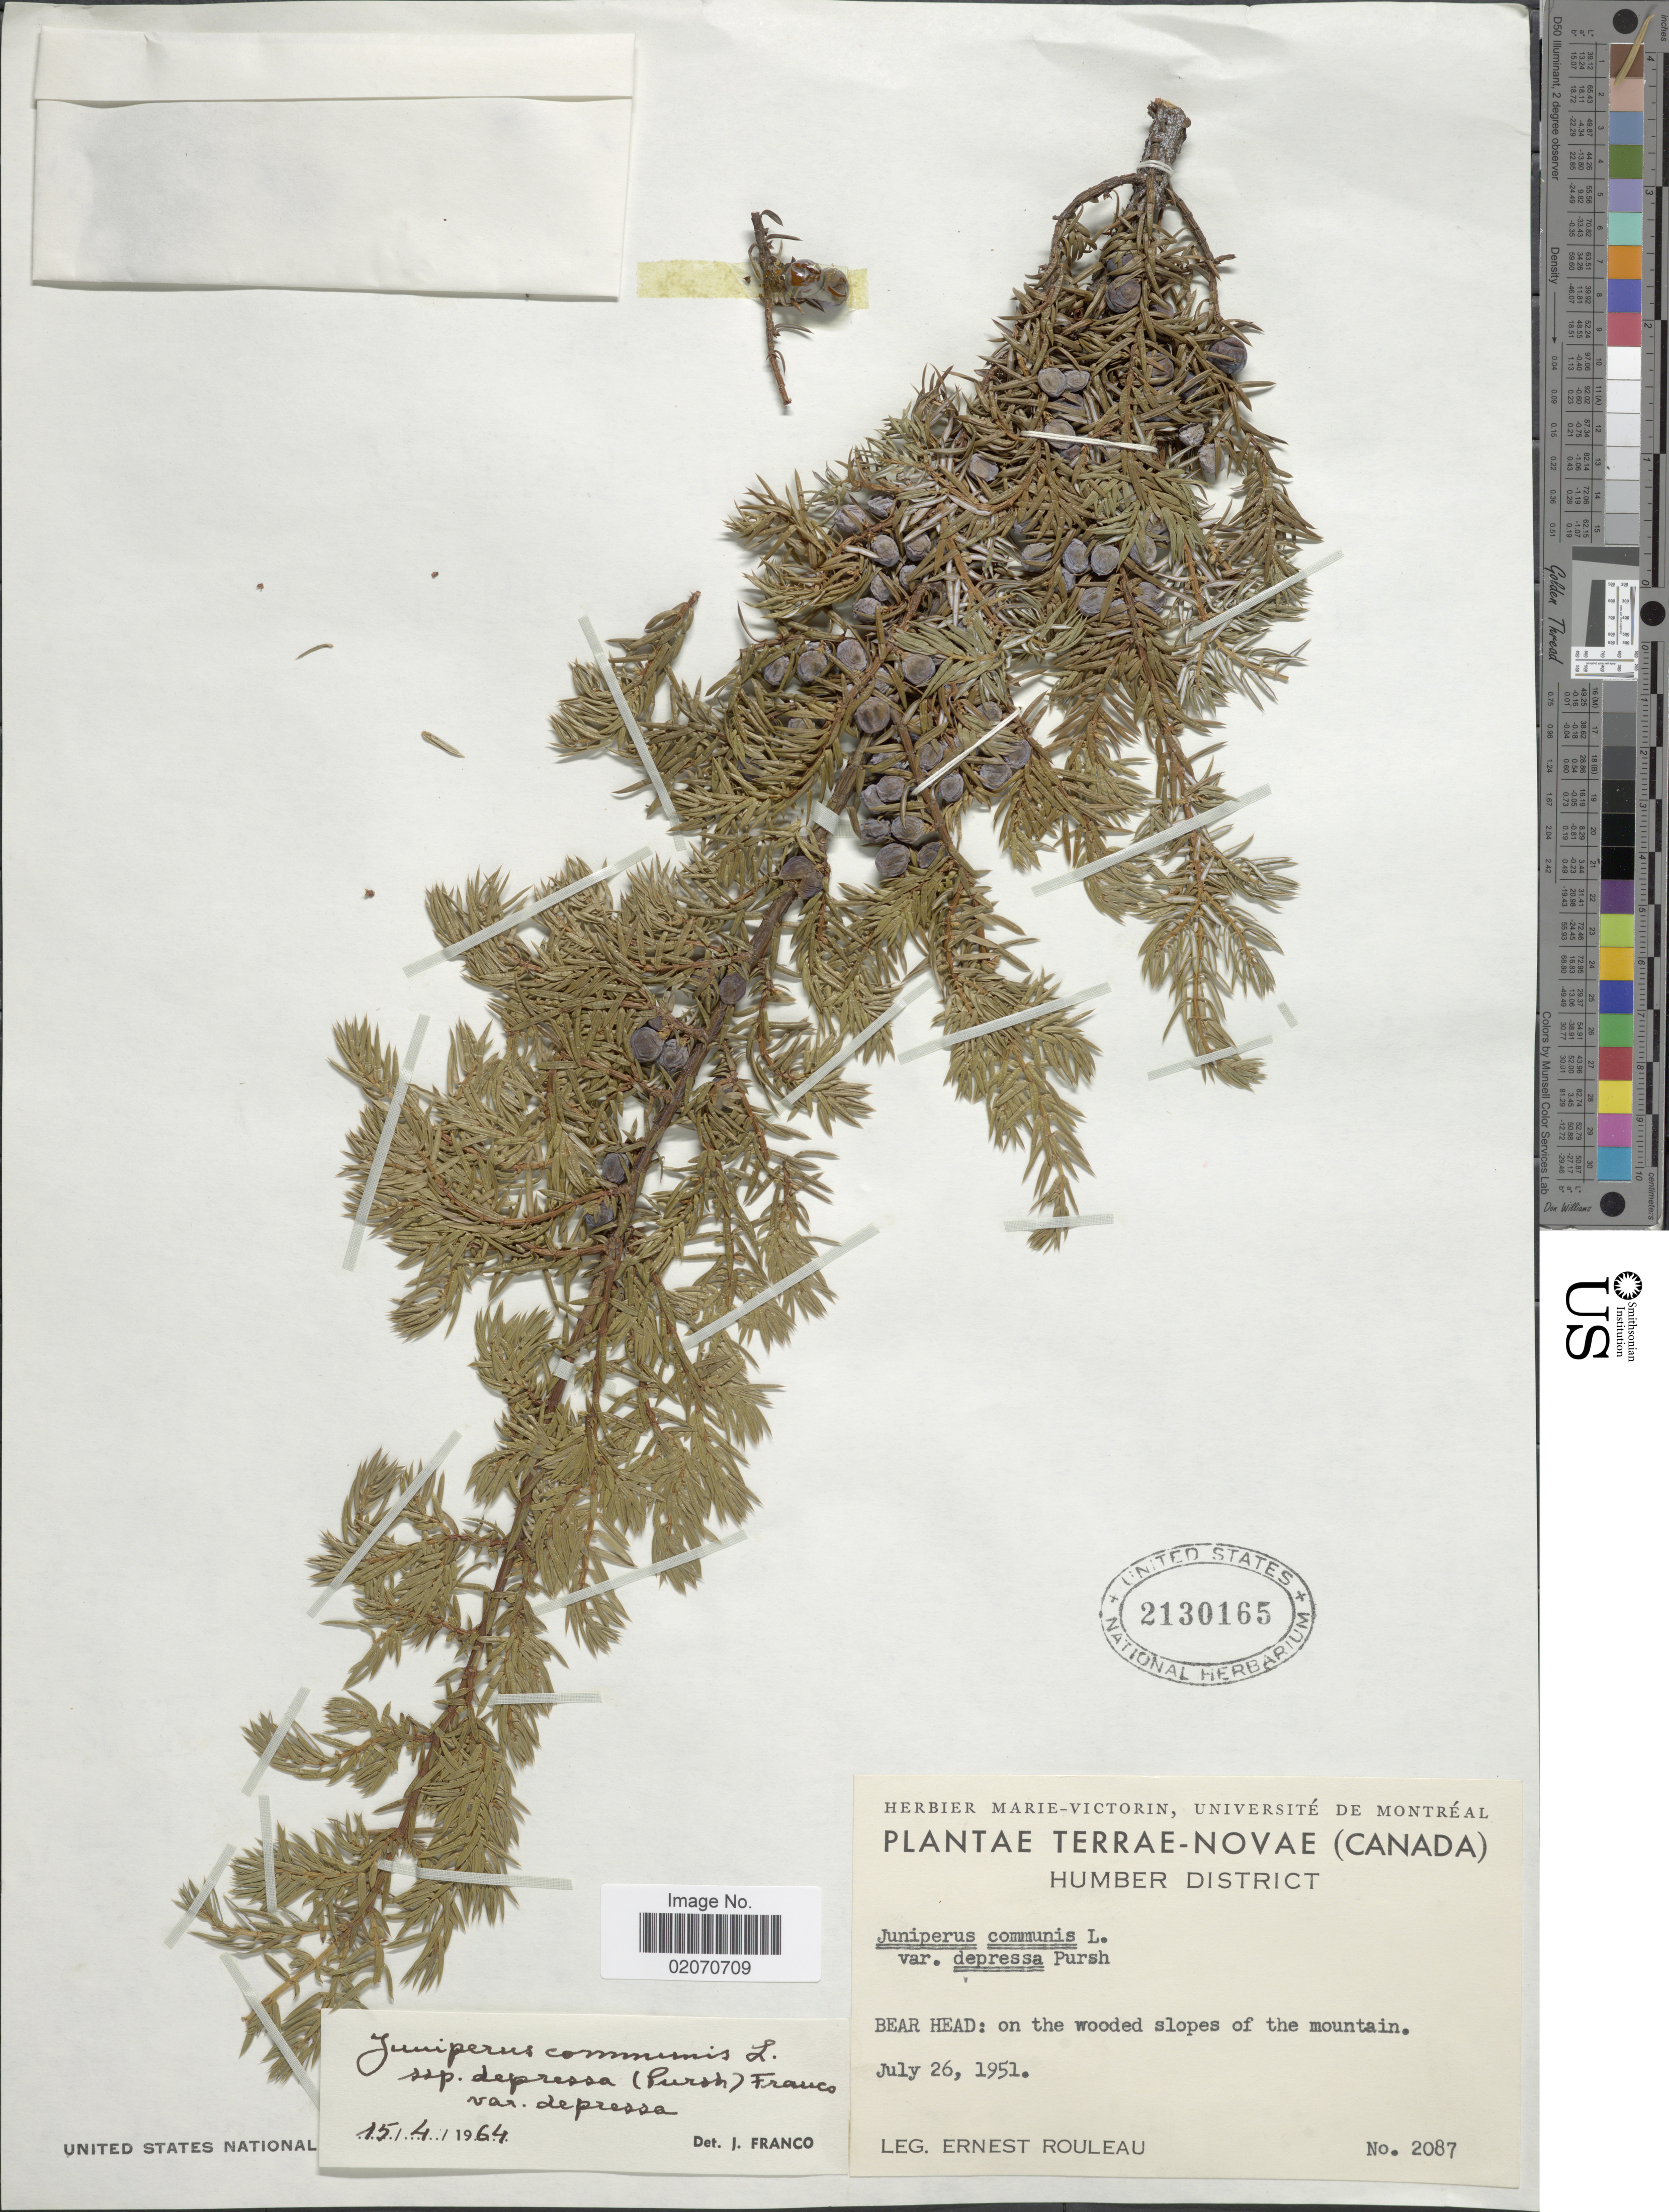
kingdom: Plantae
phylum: Tracheophyta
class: Pinopsida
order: Pinales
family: Cupressaceae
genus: Juniperus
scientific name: Juniperus communis var. depressa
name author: Pursh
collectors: J. Rouleau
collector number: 2087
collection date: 1951-07-26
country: Canada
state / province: Newfoundland and Labrador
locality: Terrae-Novae. Humber District, Bear Head: on the wooded slopes of the mountain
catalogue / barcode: US 2130165